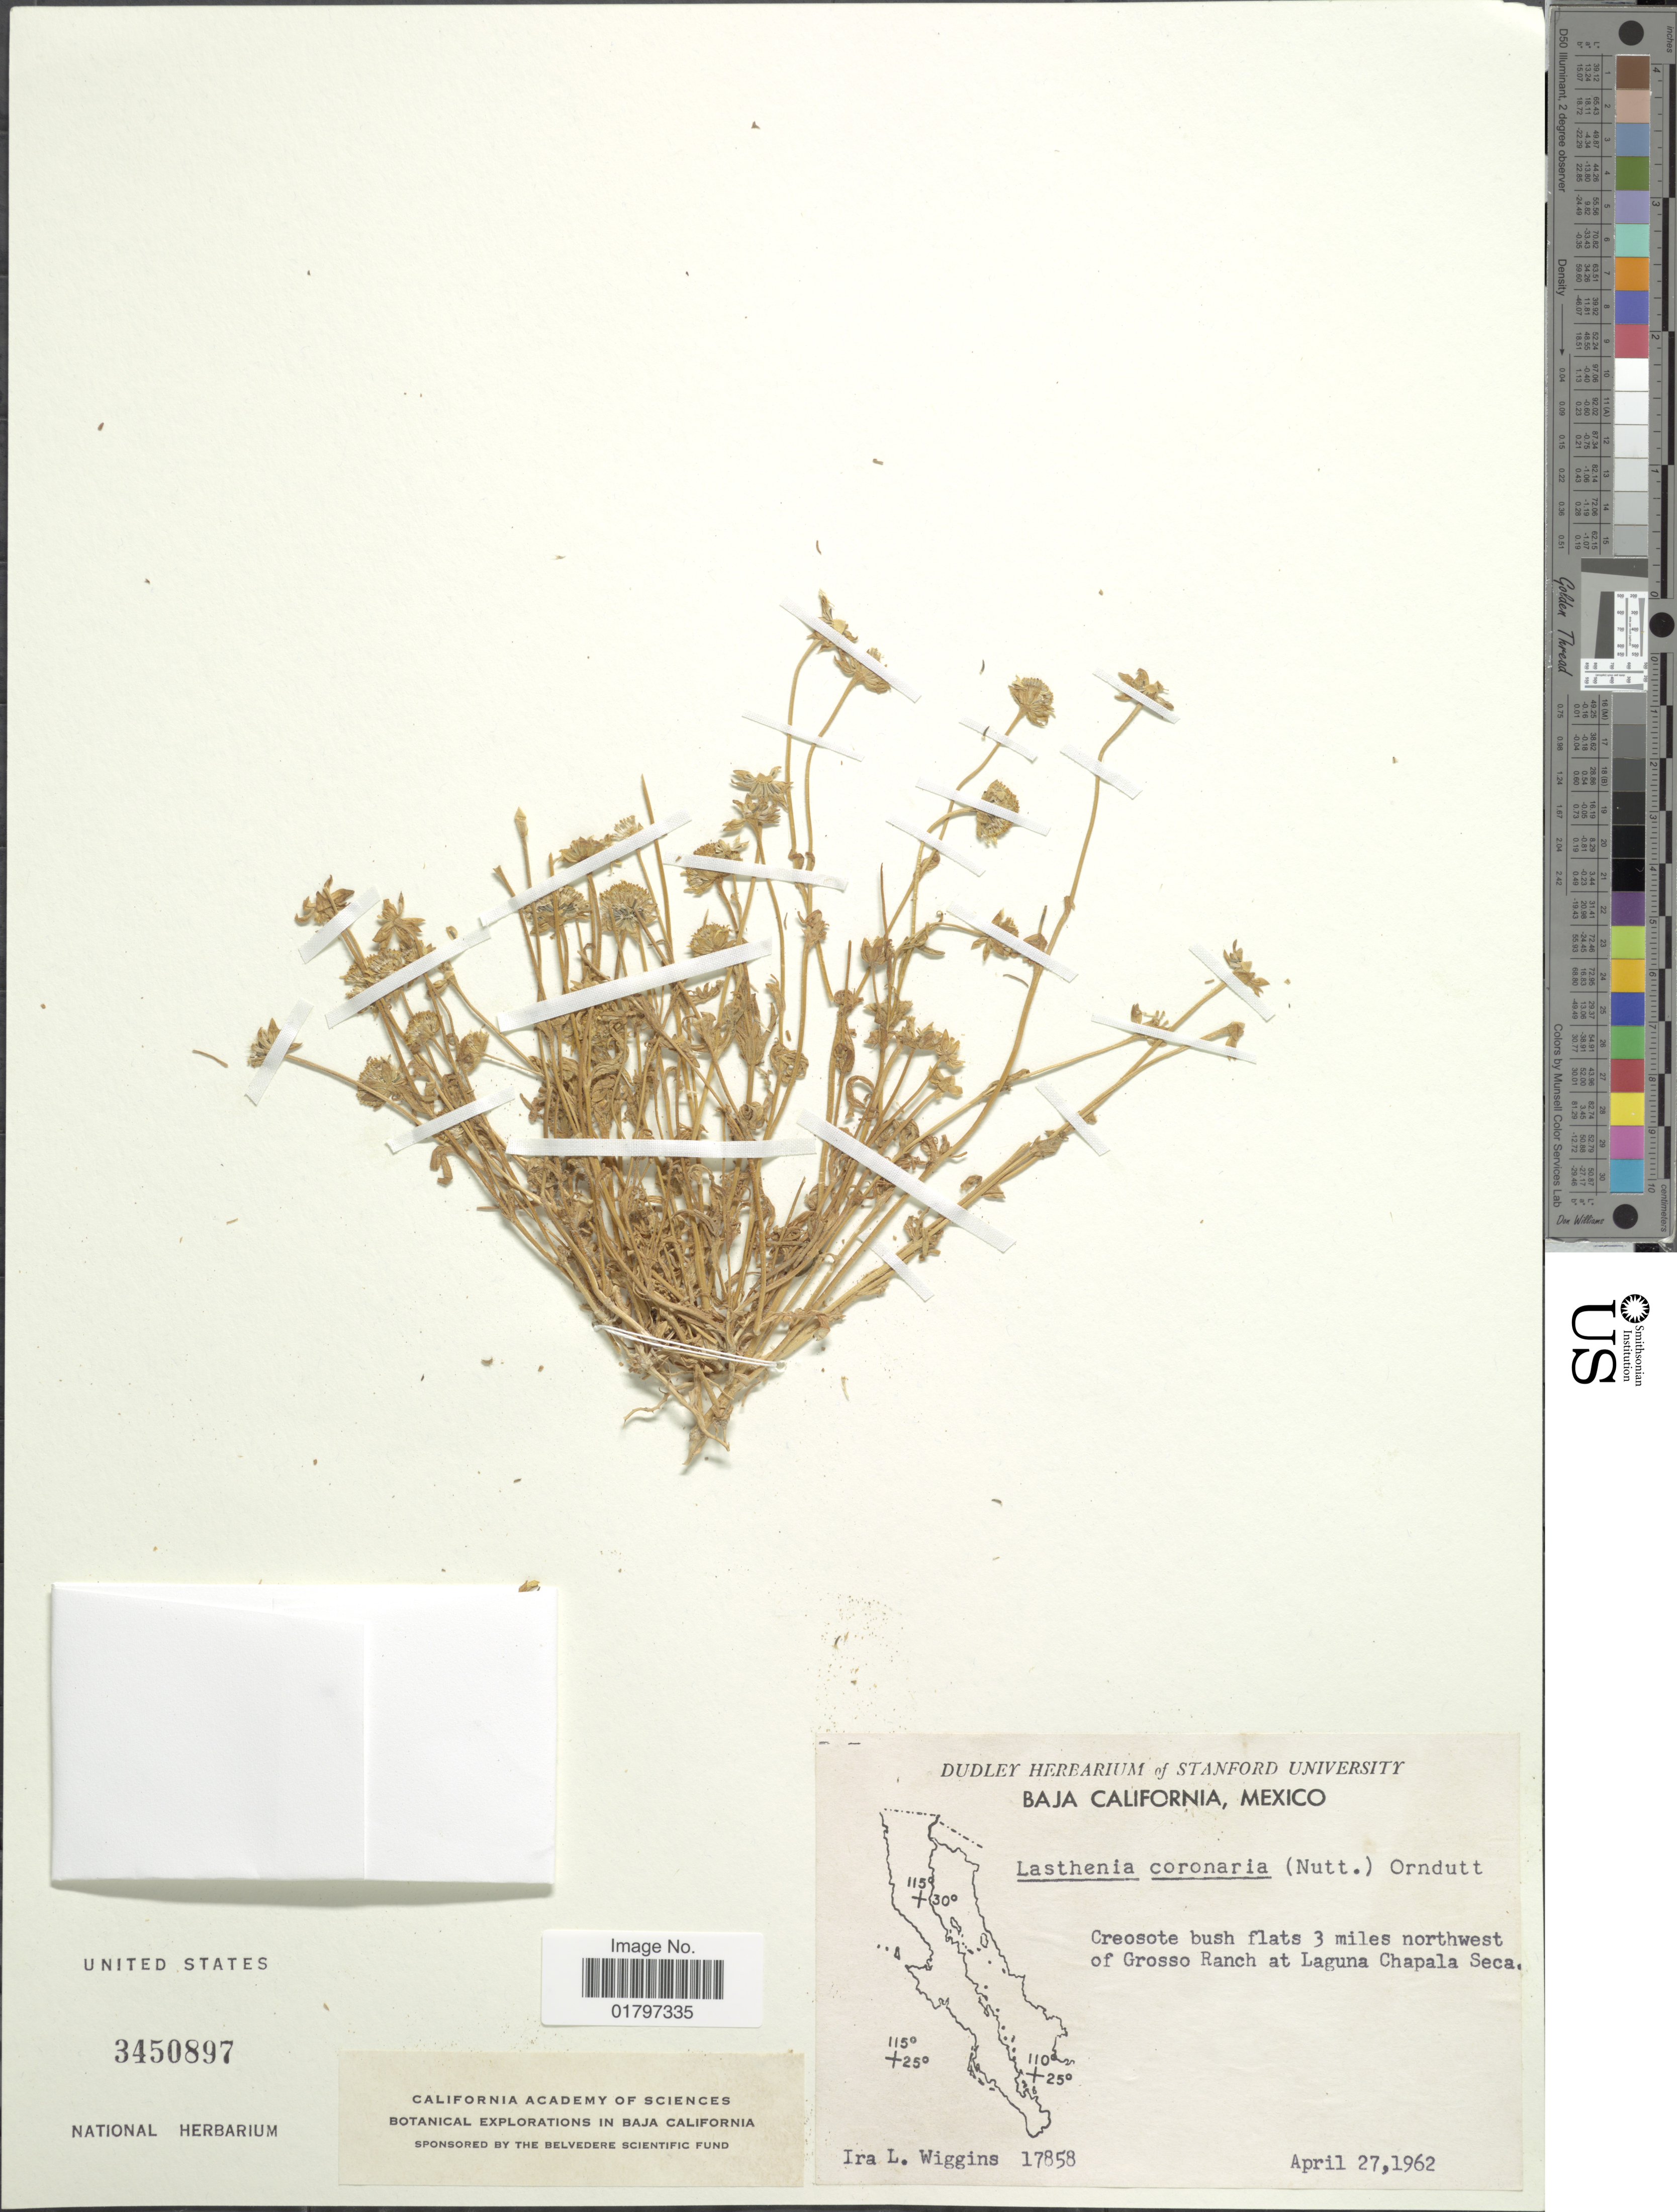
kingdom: Plantae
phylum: Tracheophyta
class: Magnoliopsida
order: Asterales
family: Asteraceae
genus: Lasthenia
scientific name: Lasthenia coronaria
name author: (Nutt.) Ornduff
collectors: I. L. Wiggins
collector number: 17858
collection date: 1962-04-27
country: Mexico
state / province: Baja California Sur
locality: Creosote bush flats 3 miles northwest of Grosso Ranch at Laguna Chapala Seca.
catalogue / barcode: US 3450897